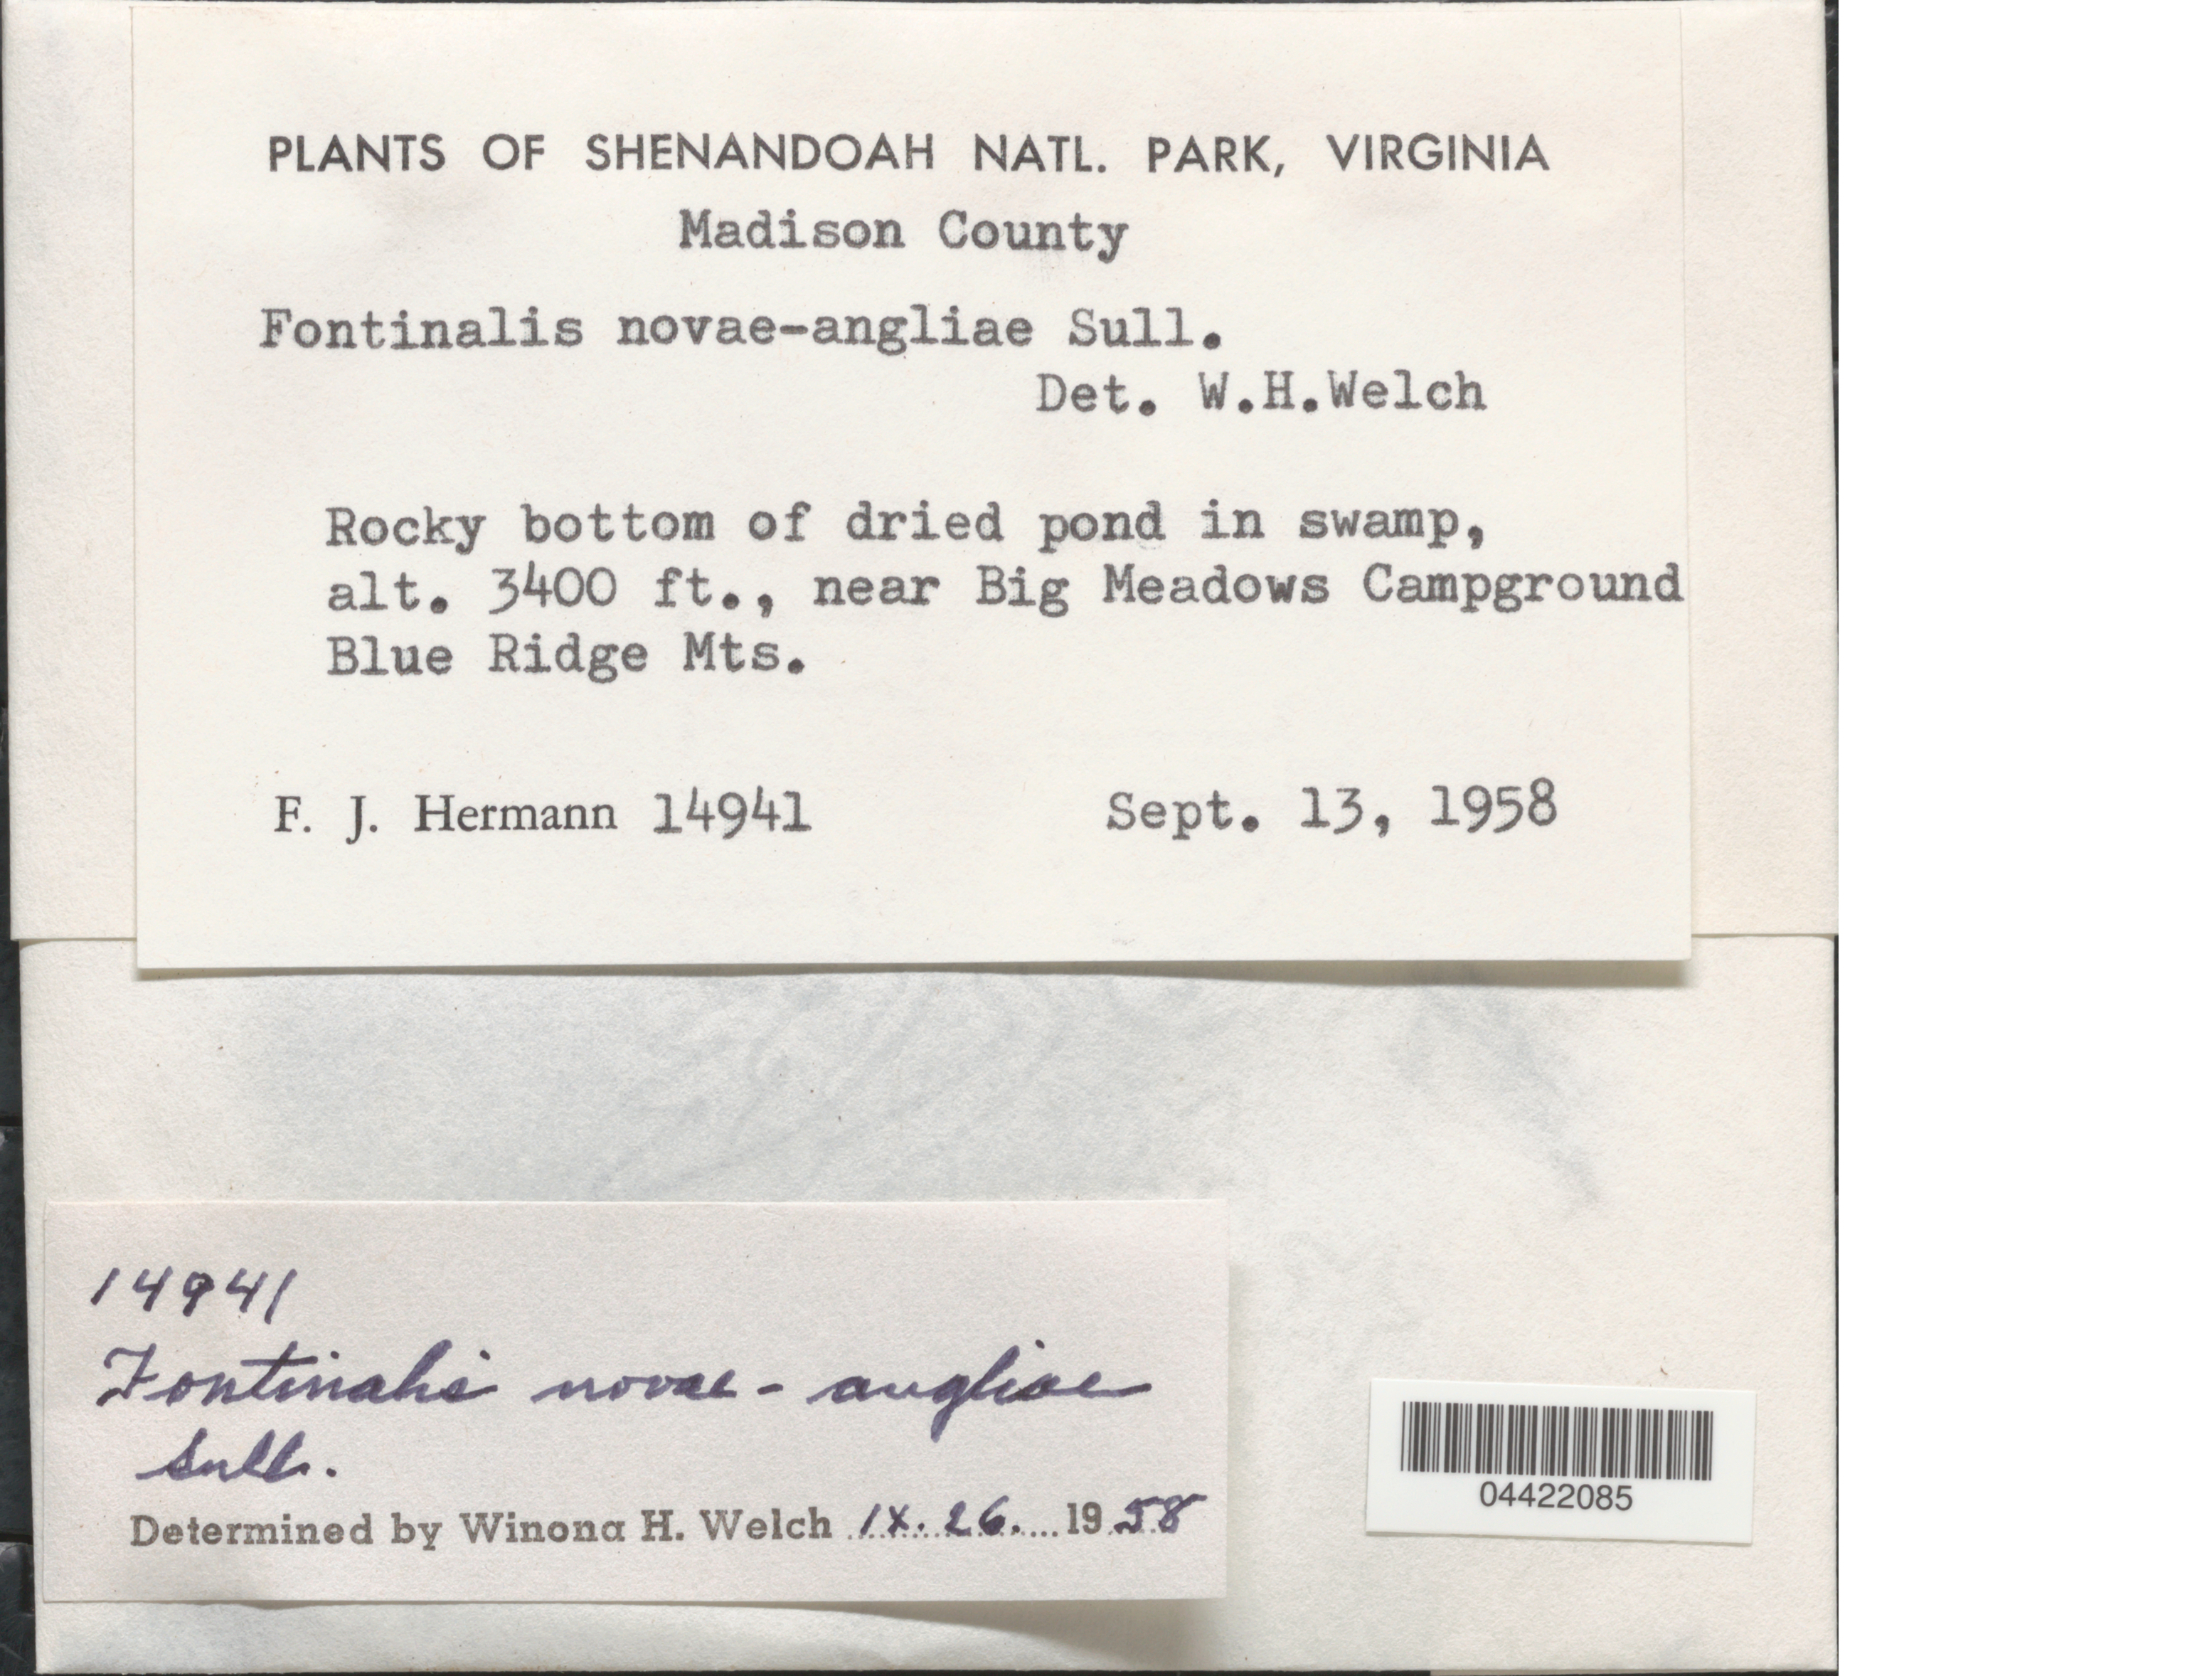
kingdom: Plantae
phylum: Bryophyta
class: Bryopsida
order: Hypnales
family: Fontinalaceae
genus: Fontinalis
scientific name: Fontinalis novae-angliae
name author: Sull.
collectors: F. J. Hermann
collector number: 14941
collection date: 1958-09-13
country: United States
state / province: Virginia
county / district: Madison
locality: Shenandoah Natl. Park, Near Big Meadows Campground Blue Ridge Mts.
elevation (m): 1036